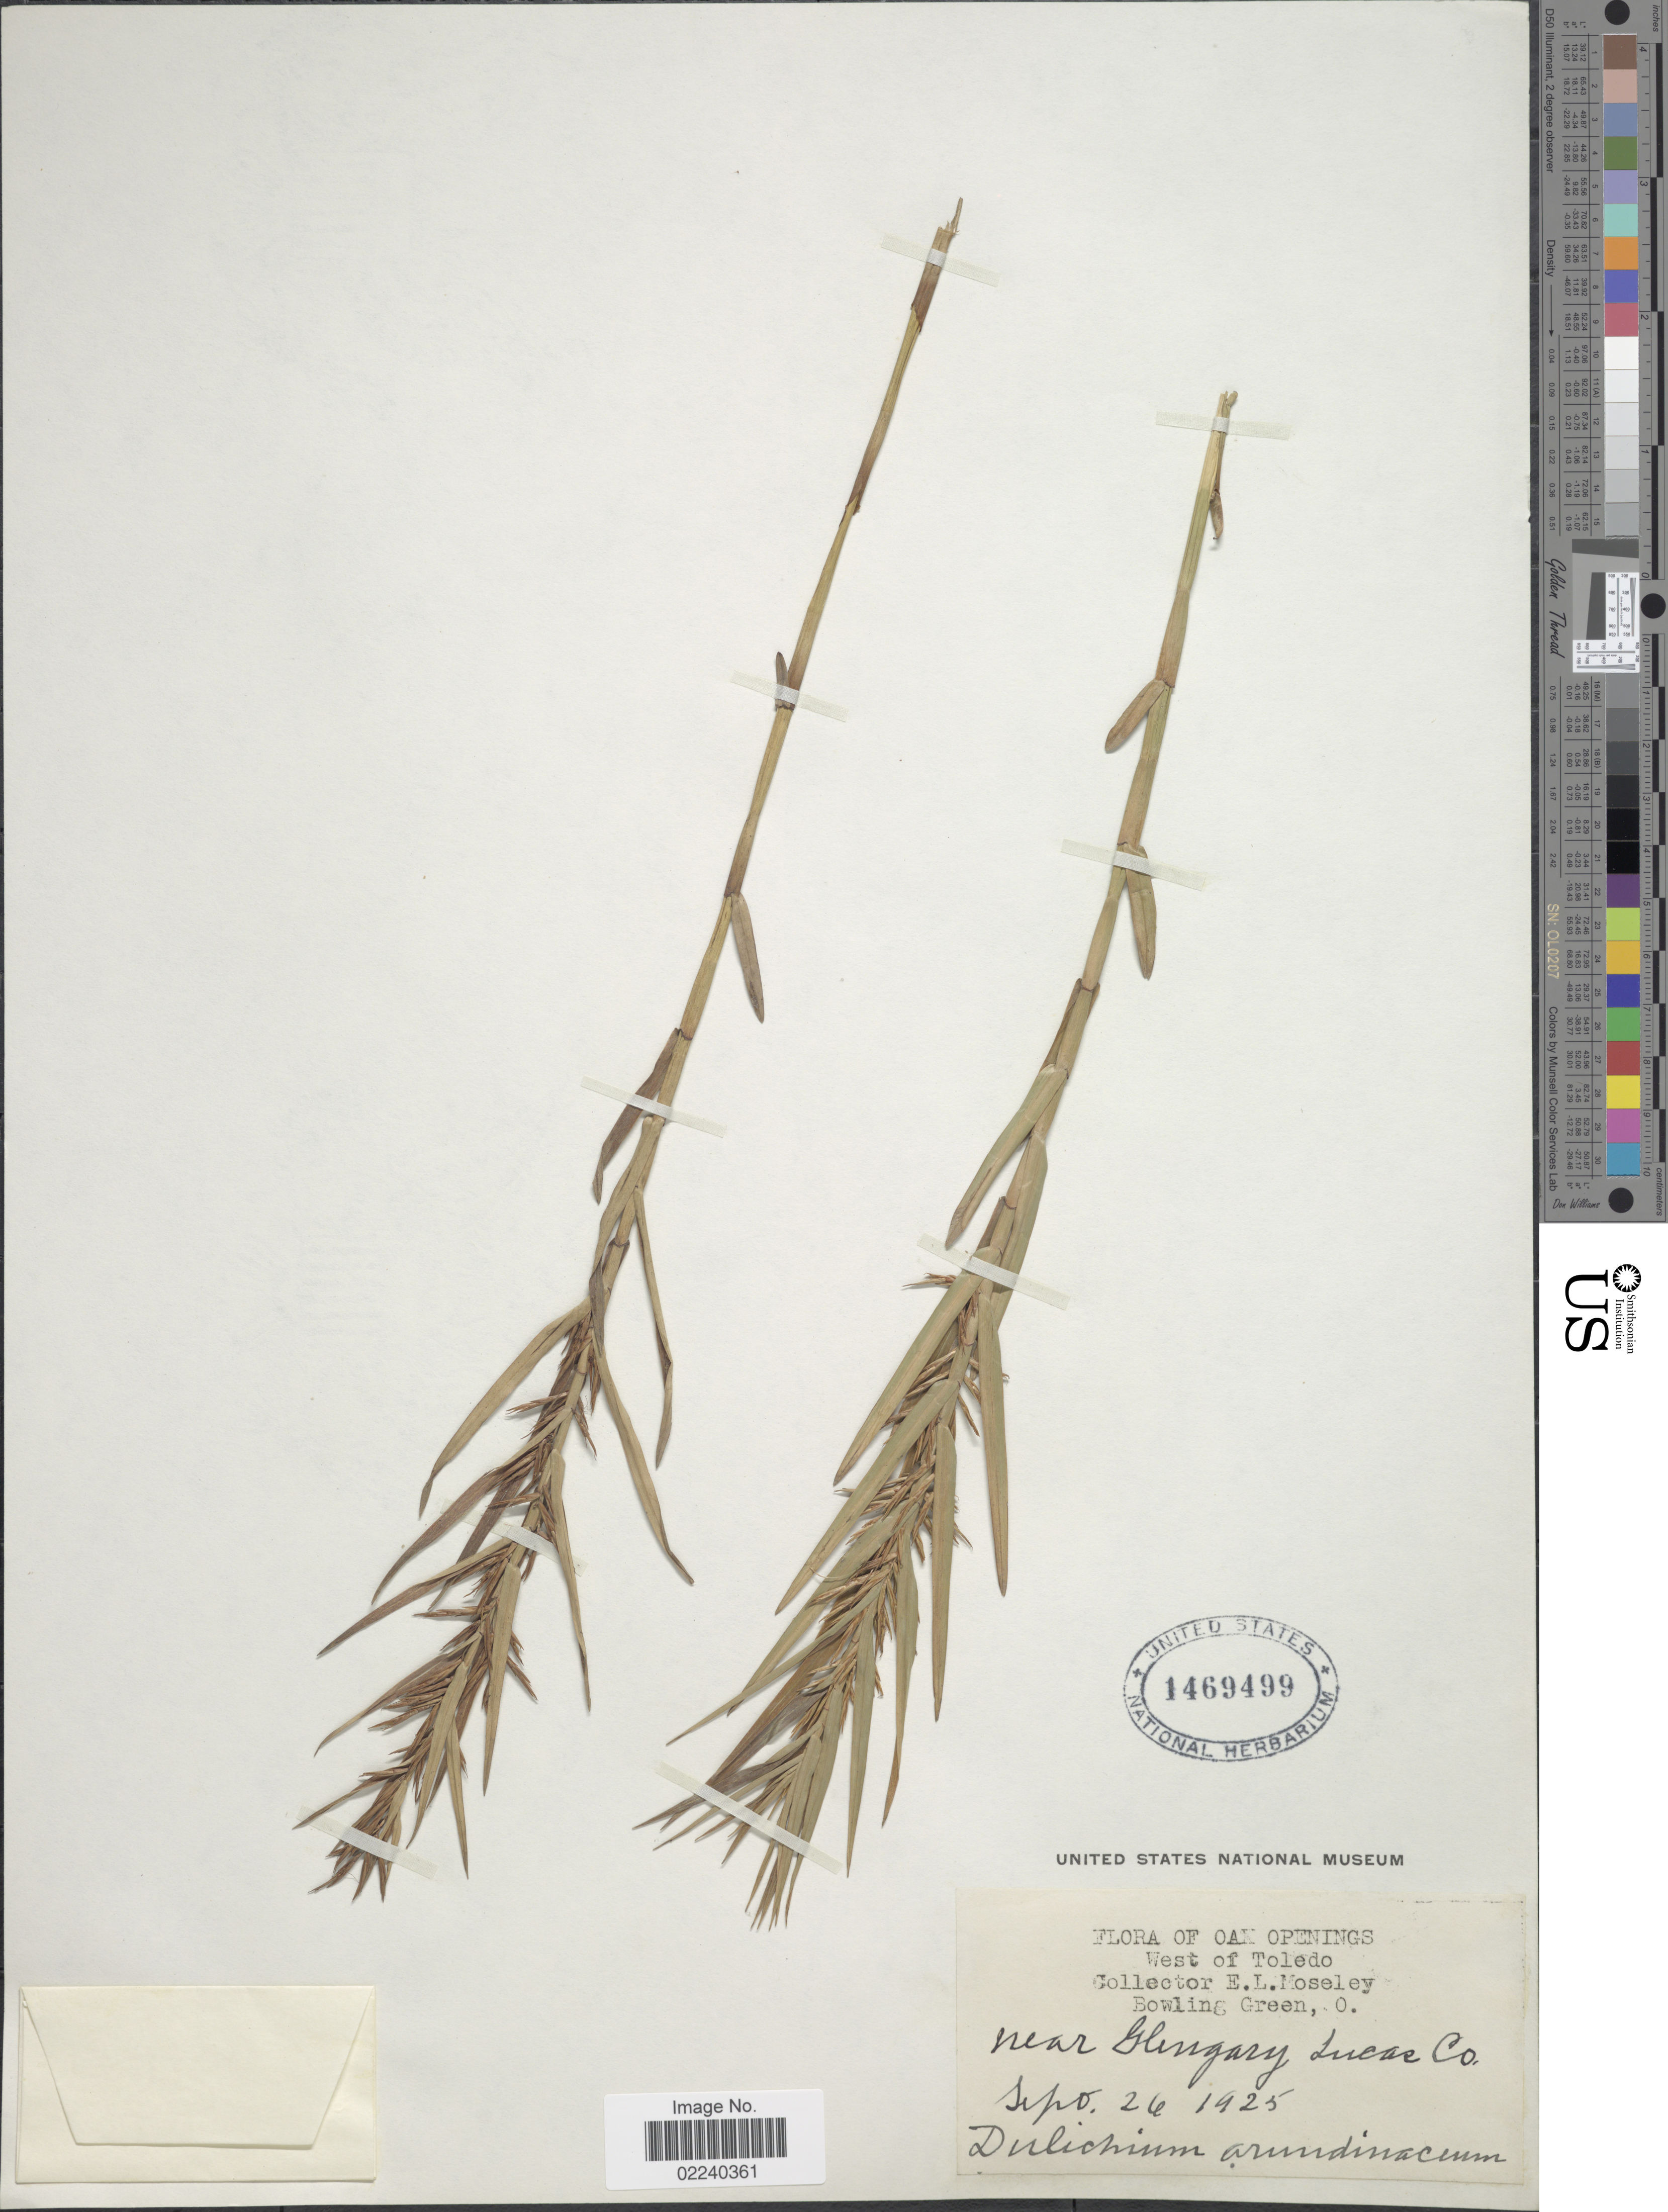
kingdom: Plantae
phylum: Tracheophyta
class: Liliopsida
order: Poales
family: Cyperaceae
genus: Dulichium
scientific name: Dulichium arundinaceum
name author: (L.) Britton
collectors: E. Moseley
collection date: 1925-09-26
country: United States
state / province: Ohio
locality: Oax Openings, West of Toledo, Bowling Green, near Glengary Lucas Co.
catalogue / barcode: US 1469499